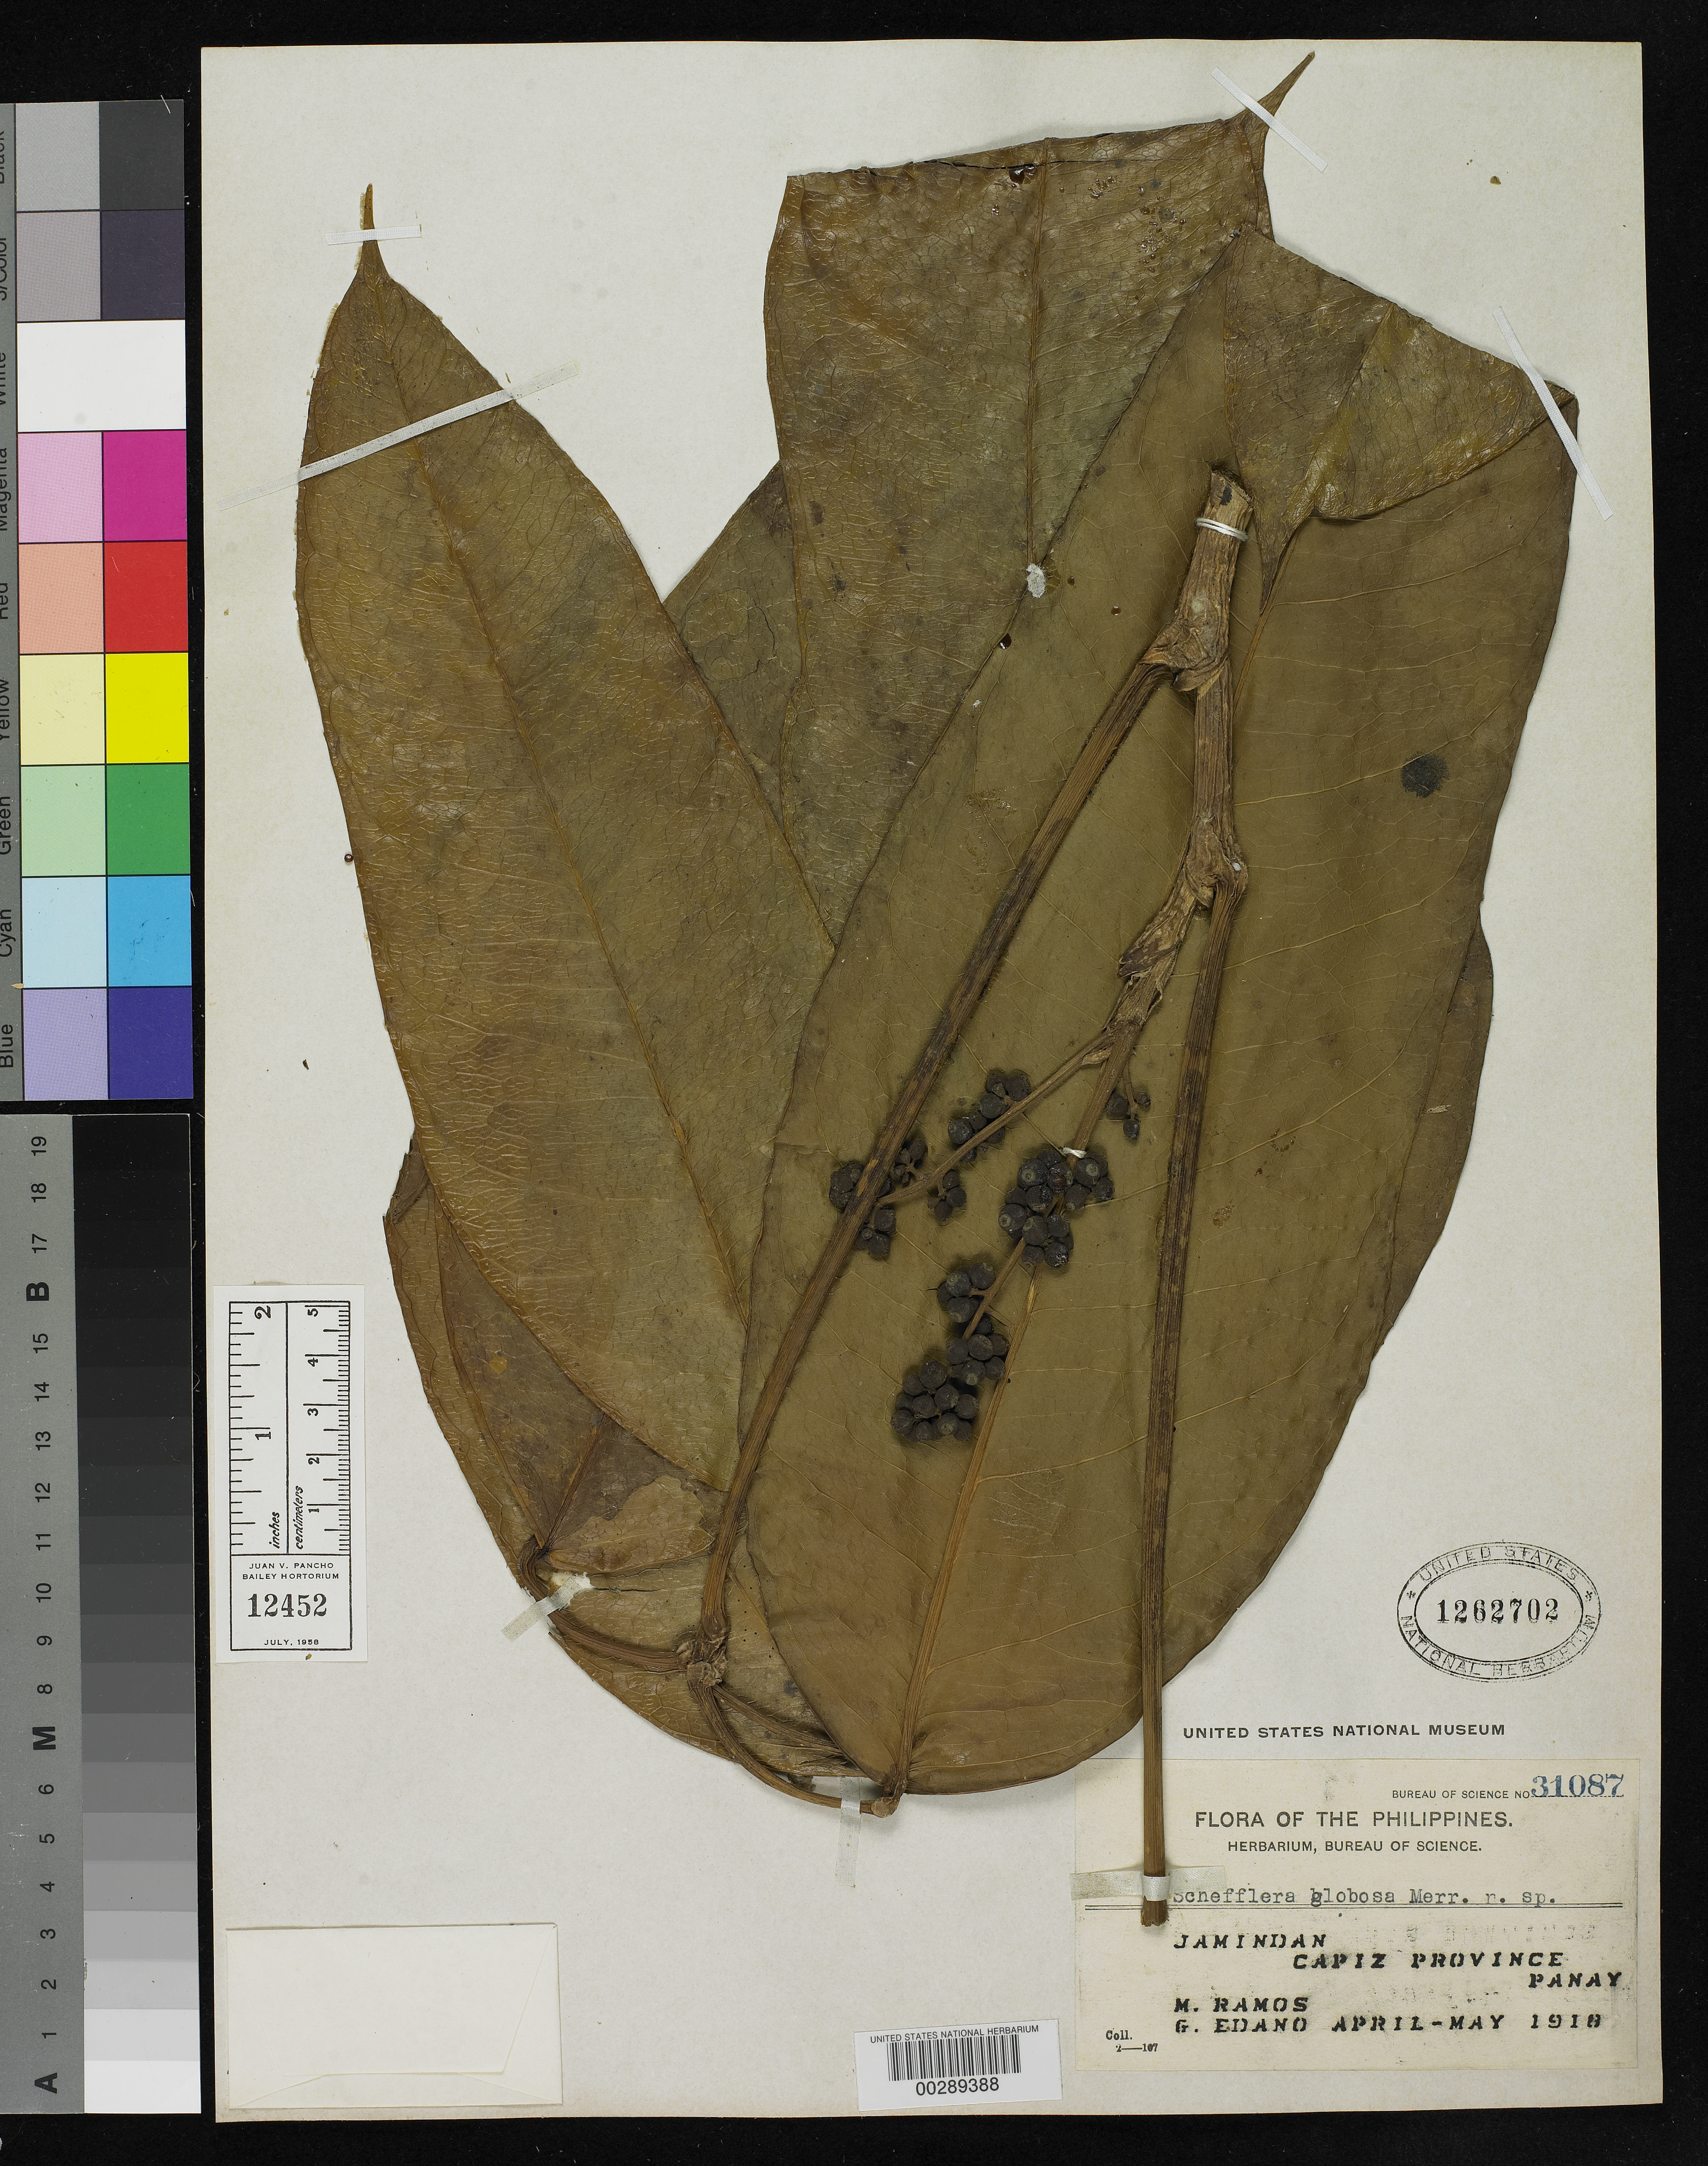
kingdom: Plantae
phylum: Tracheophyta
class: Magnoliopsida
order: Apiales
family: Araliaceae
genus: Schefflera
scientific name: Schefflera globosa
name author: Merr.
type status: Isotype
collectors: M. Ramos & G. E. Edaño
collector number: Bur. Sci. 31087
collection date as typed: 21 May 1918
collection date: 1918-05-21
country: Philippines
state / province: Western Visayas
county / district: Capiz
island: Panay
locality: Jamindan.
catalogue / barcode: US 1262702